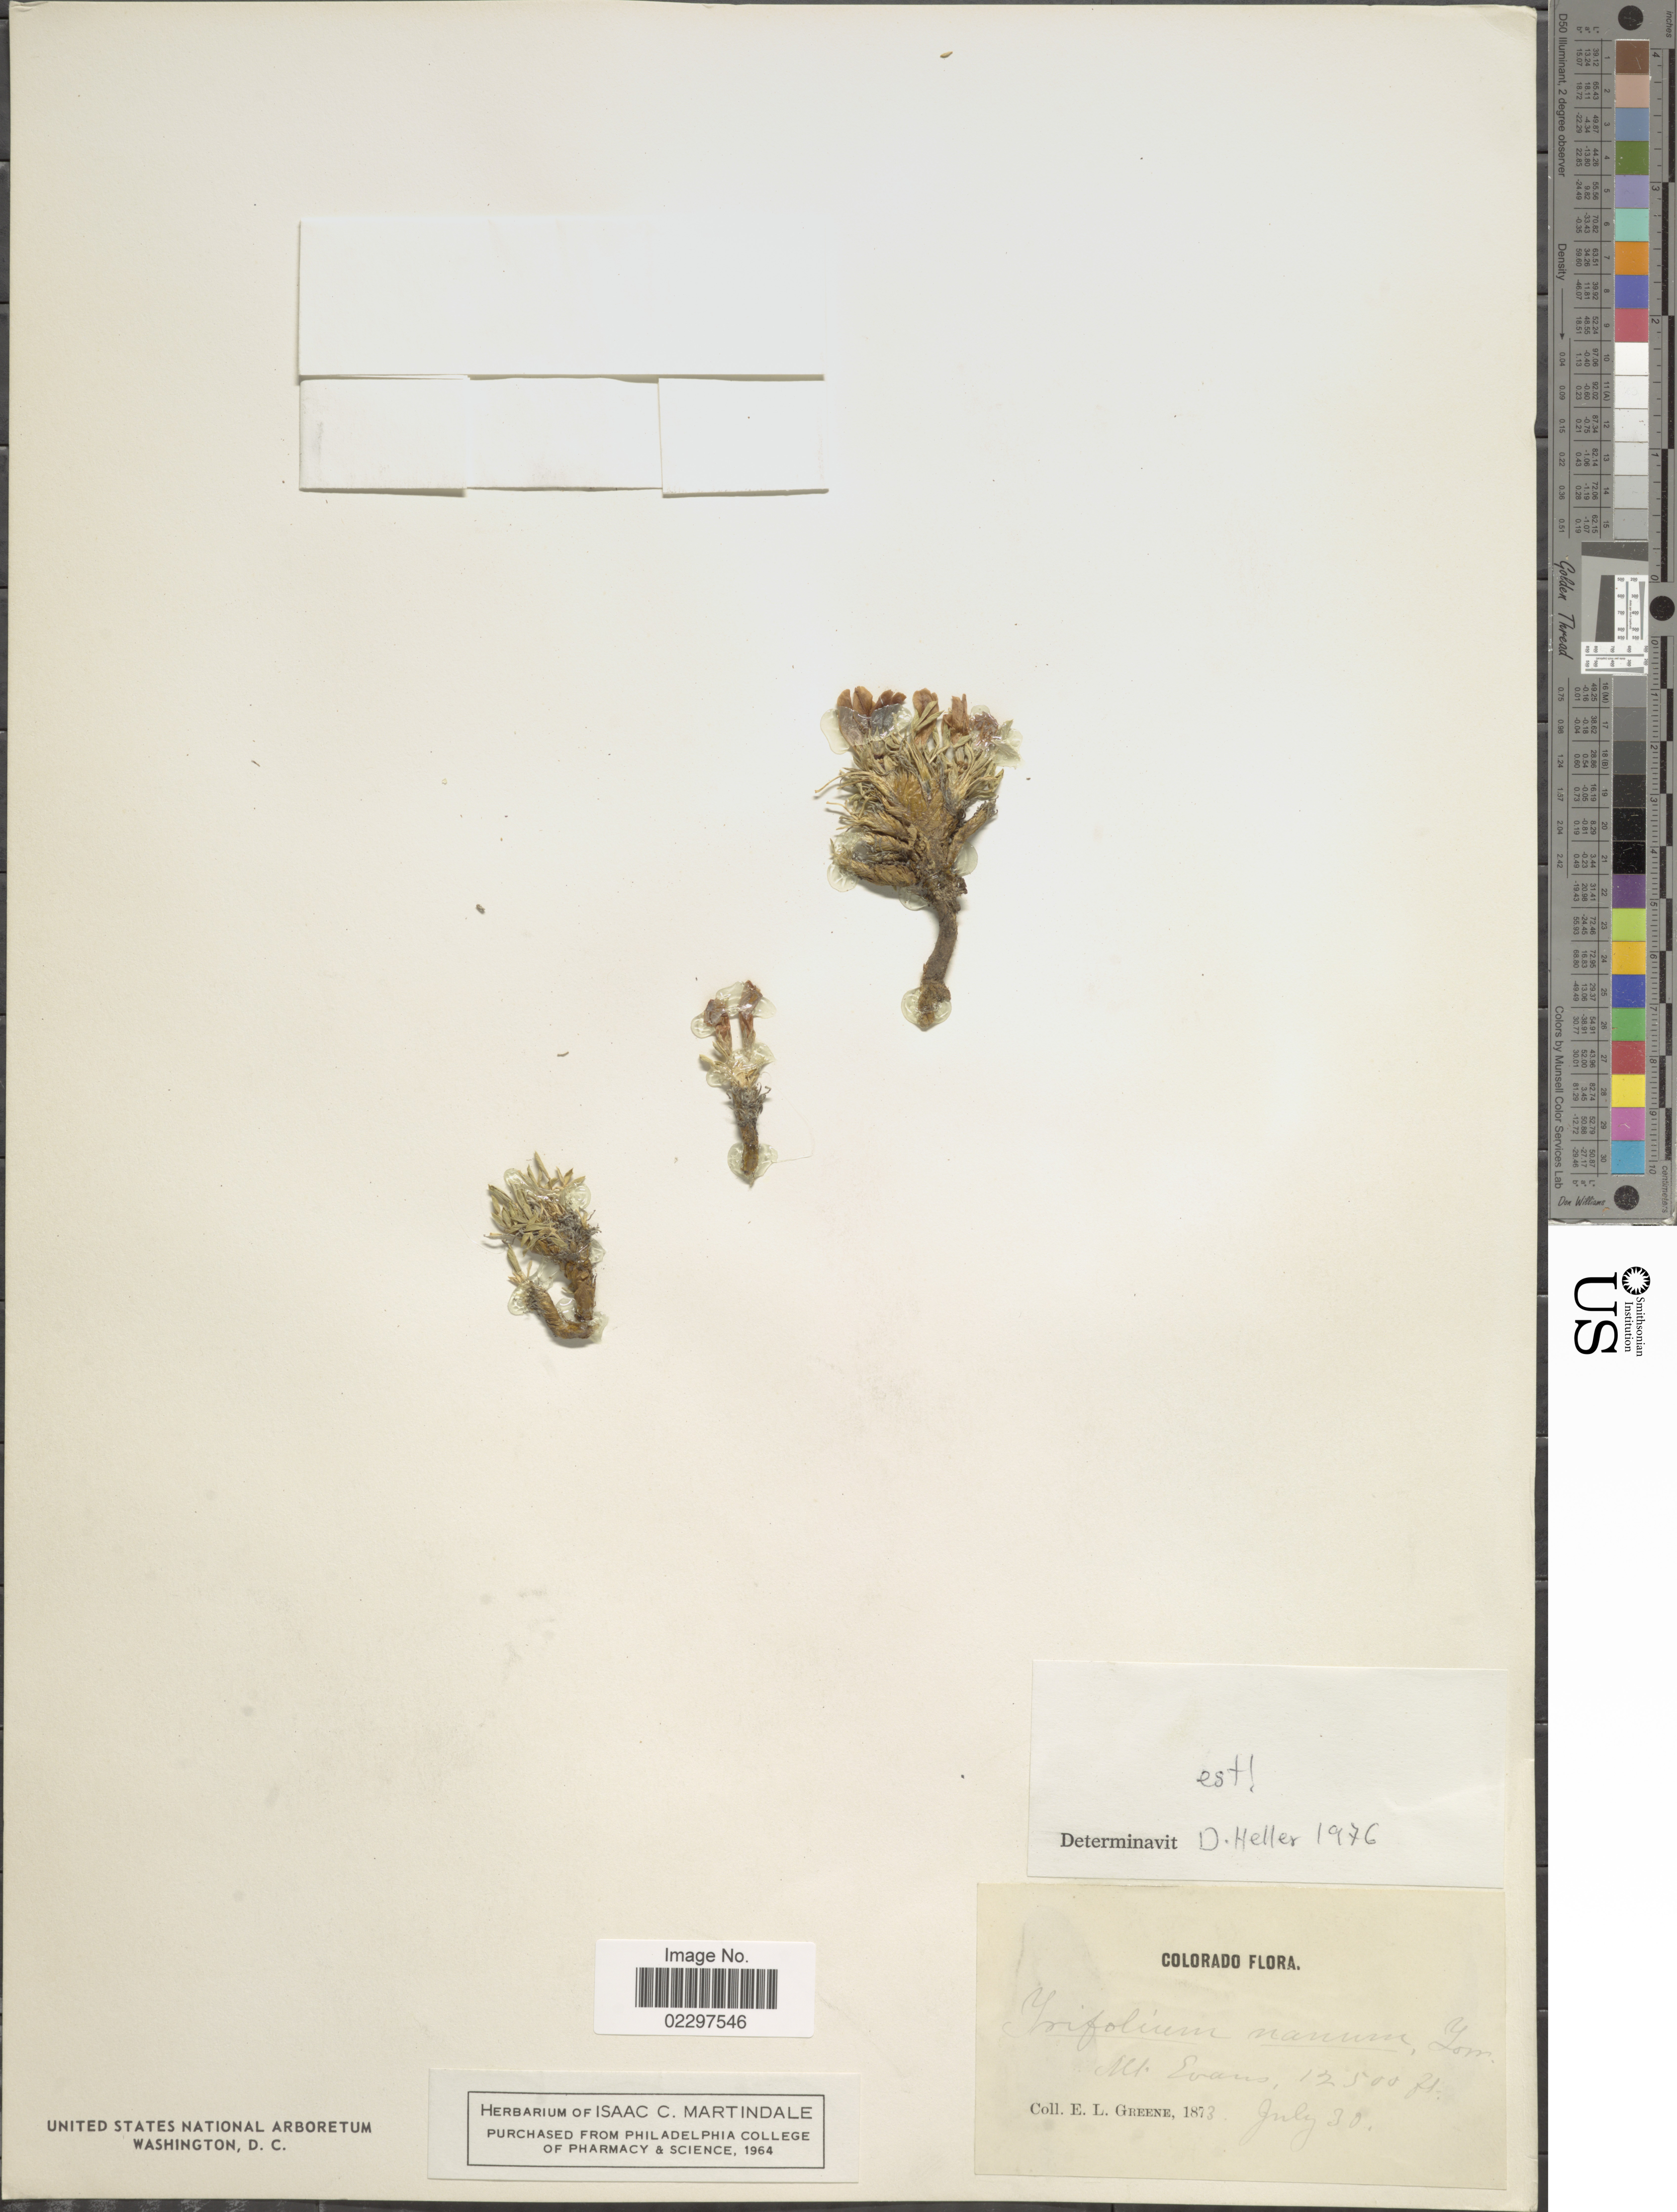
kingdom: Plantae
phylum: Tracheophyta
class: Magnoliopsida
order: Fabales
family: Fabaceae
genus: Trifolium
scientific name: Trifolium nanum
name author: Torr.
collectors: E. L. Greene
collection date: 1873-07-30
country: United States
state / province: Colorado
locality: Mt. Evans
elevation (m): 3810